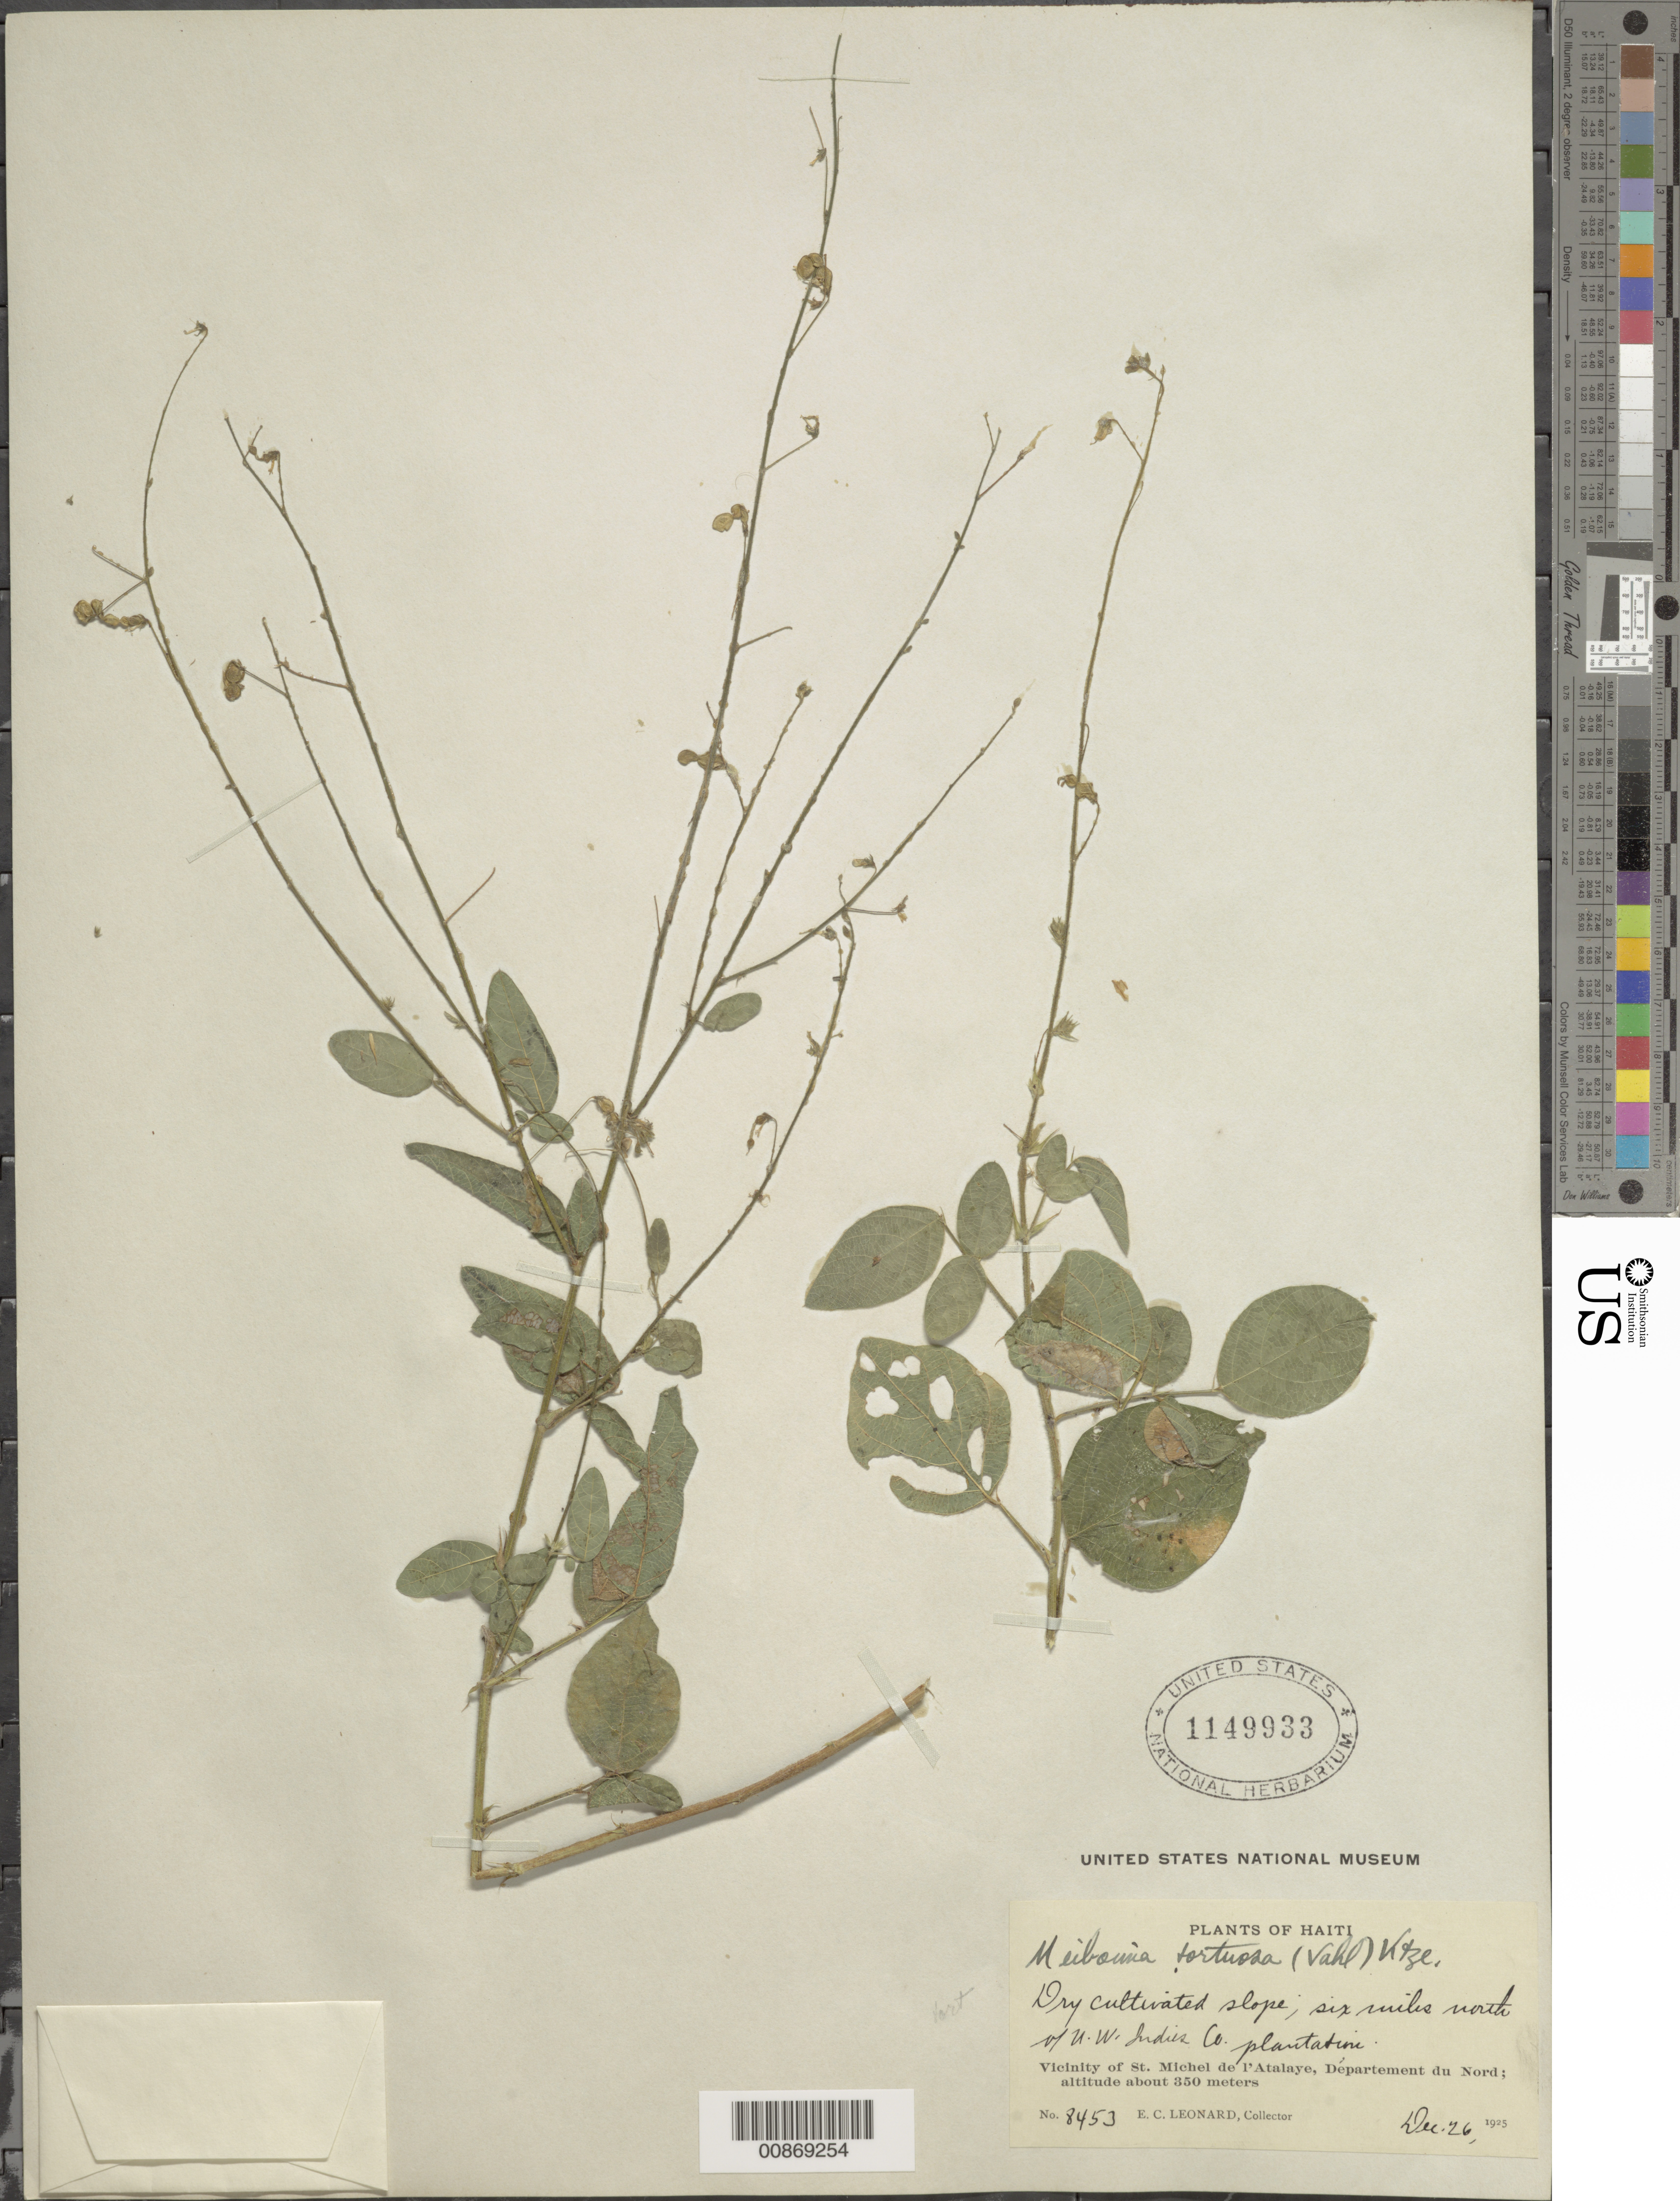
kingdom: Plantae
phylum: Tracheophyta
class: Magnoliopsida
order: Fabales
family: Fabaceae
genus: Desmodium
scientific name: Desmodium tortuosum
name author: (Sw.) DC.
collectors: E. C. Leonard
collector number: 8453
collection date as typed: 26 Dec 1925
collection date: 1925-12-26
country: Haiti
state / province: Nord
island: Hispaniola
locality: Vicinity of St. Michel de l'Atalaye. Six miles north of U. W. Indies Co. Plantation.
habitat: Dry cultivated slope.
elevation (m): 350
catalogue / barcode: US 1149933